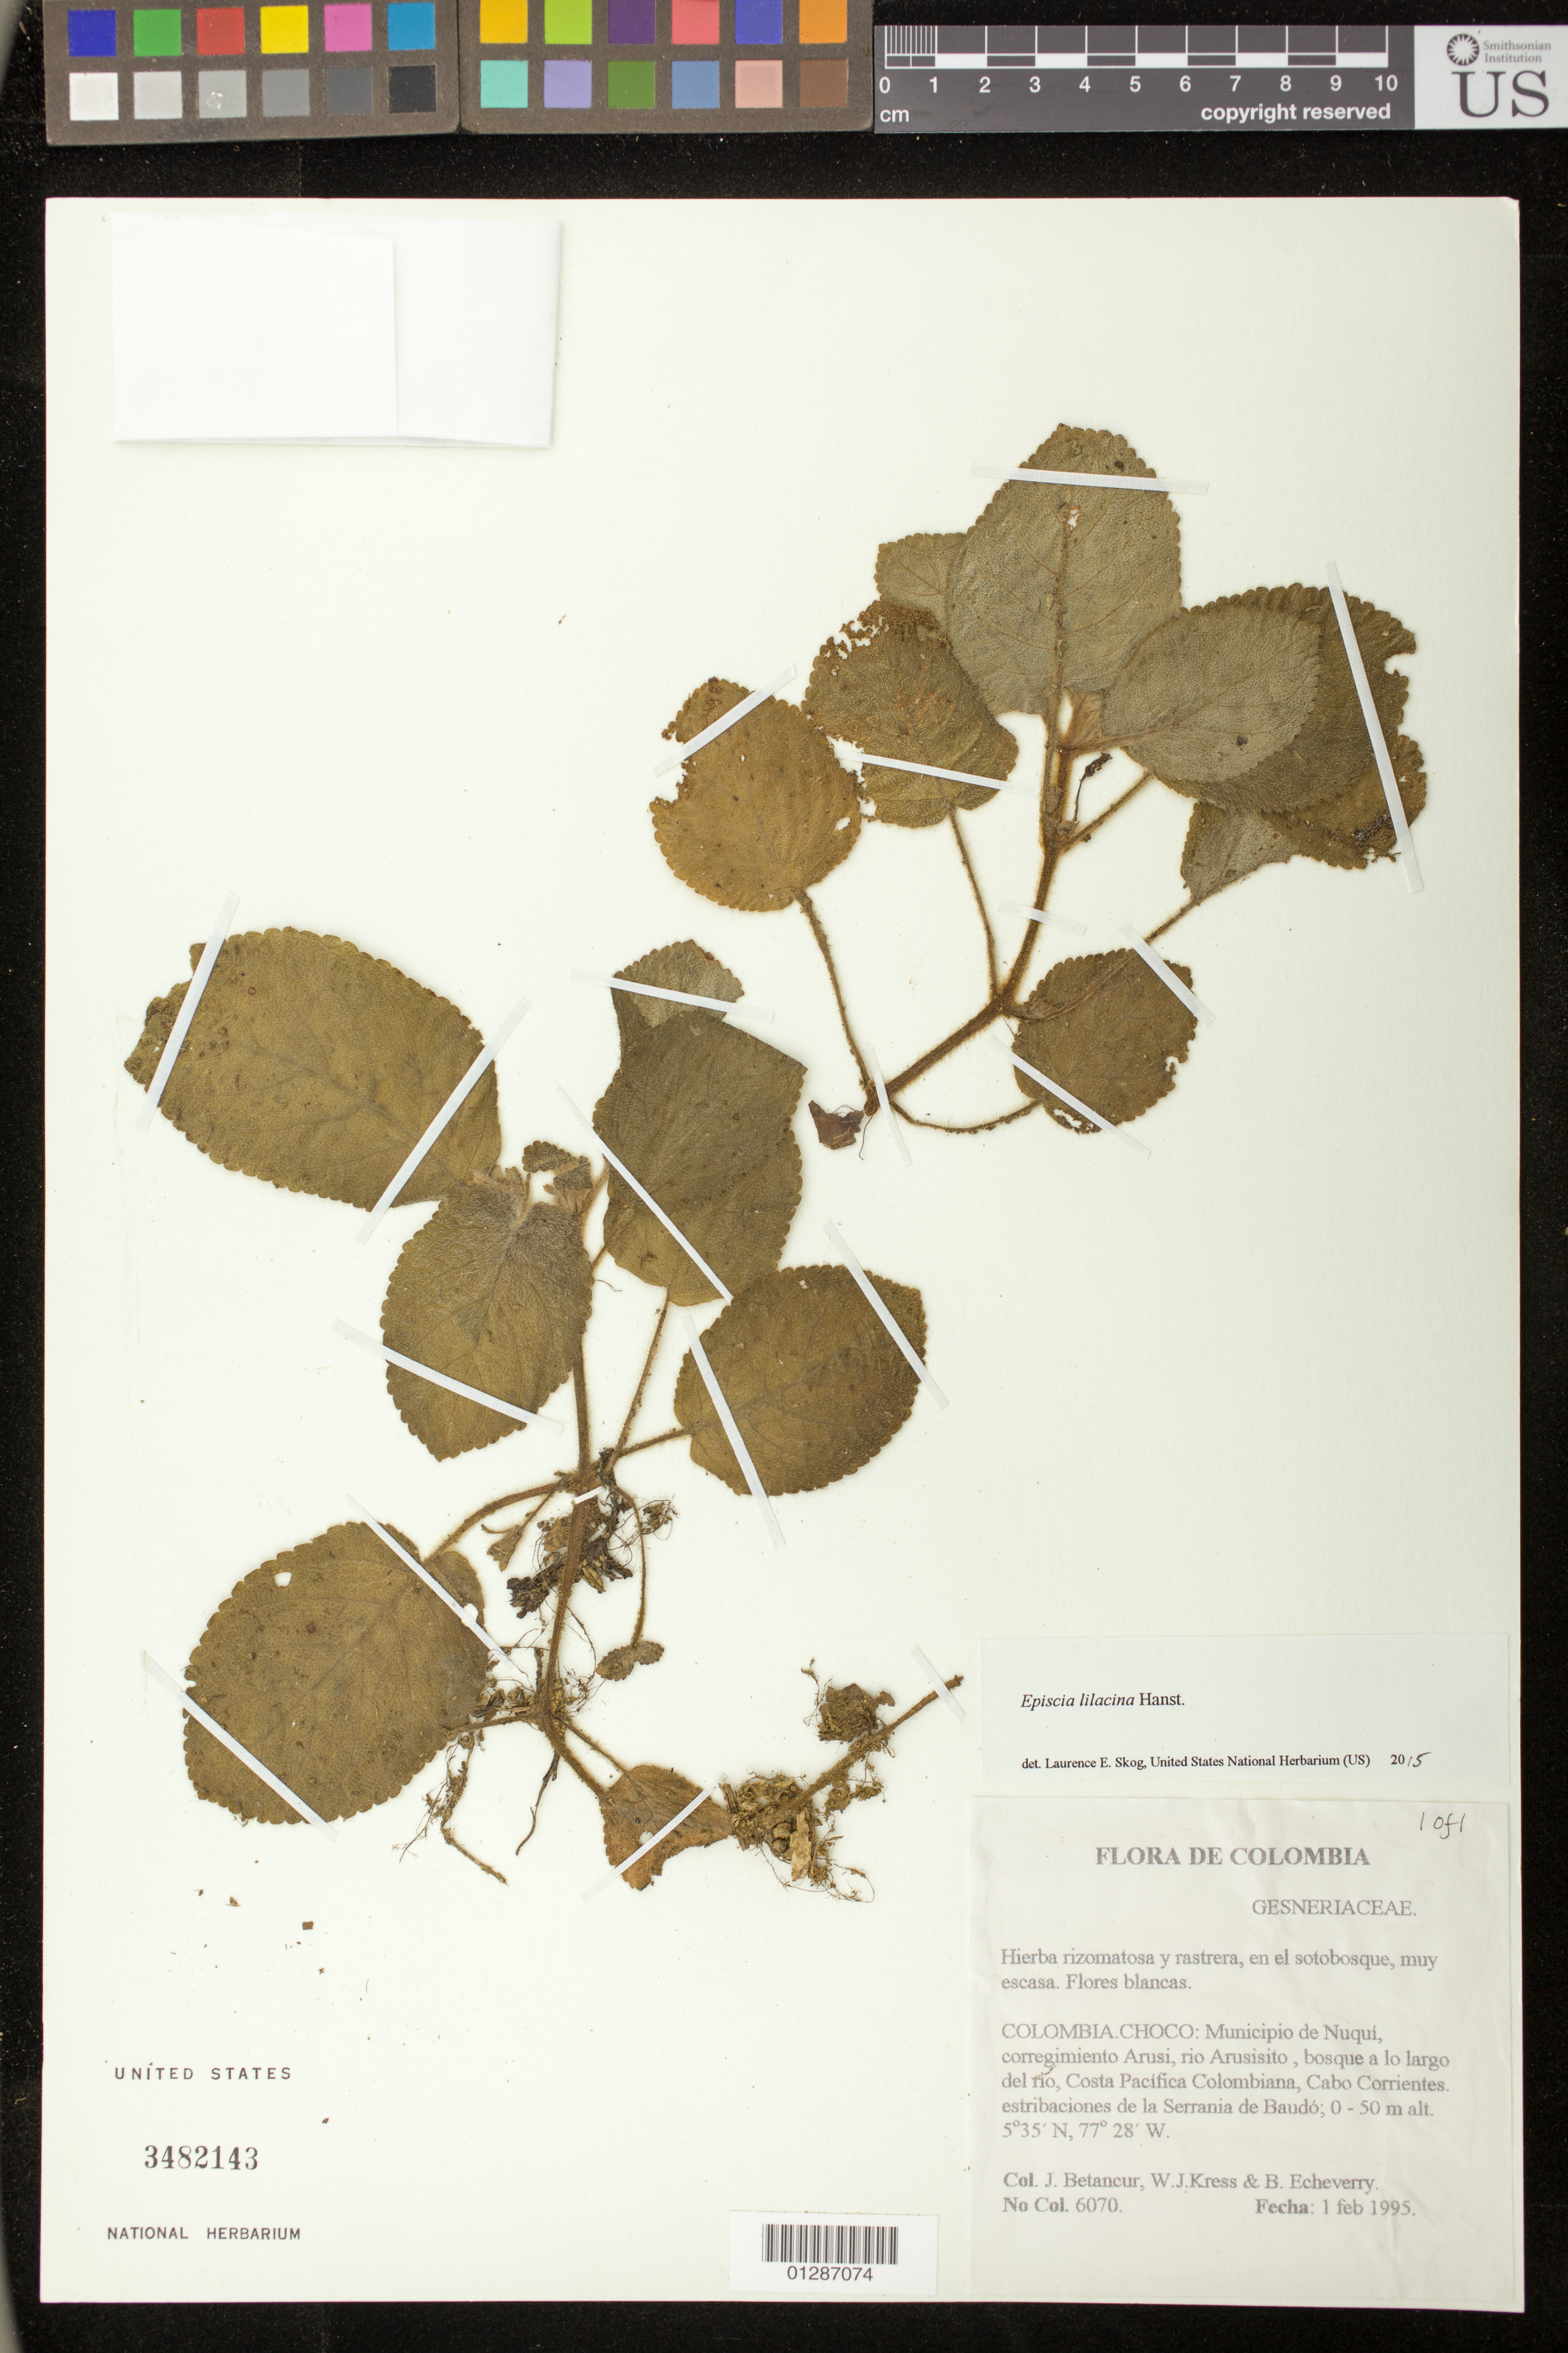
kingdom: Plantae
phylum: Tracheophyta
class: Magnoliopsida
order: Lamiales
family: Gesneriaceae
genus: Episcia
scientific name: Episcia lilacina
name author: Hanst.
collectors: J. Betancur, W. J. Kress & B. Echeverry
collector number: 6070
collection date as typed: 1 Feb 1995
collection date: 1995-02-01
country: Colombia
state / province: Chocó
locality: Mun. de Nuqui, corregimiento Arusi, rio Arusisito.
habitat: Herb.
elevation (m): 0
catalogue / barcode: US 3482143